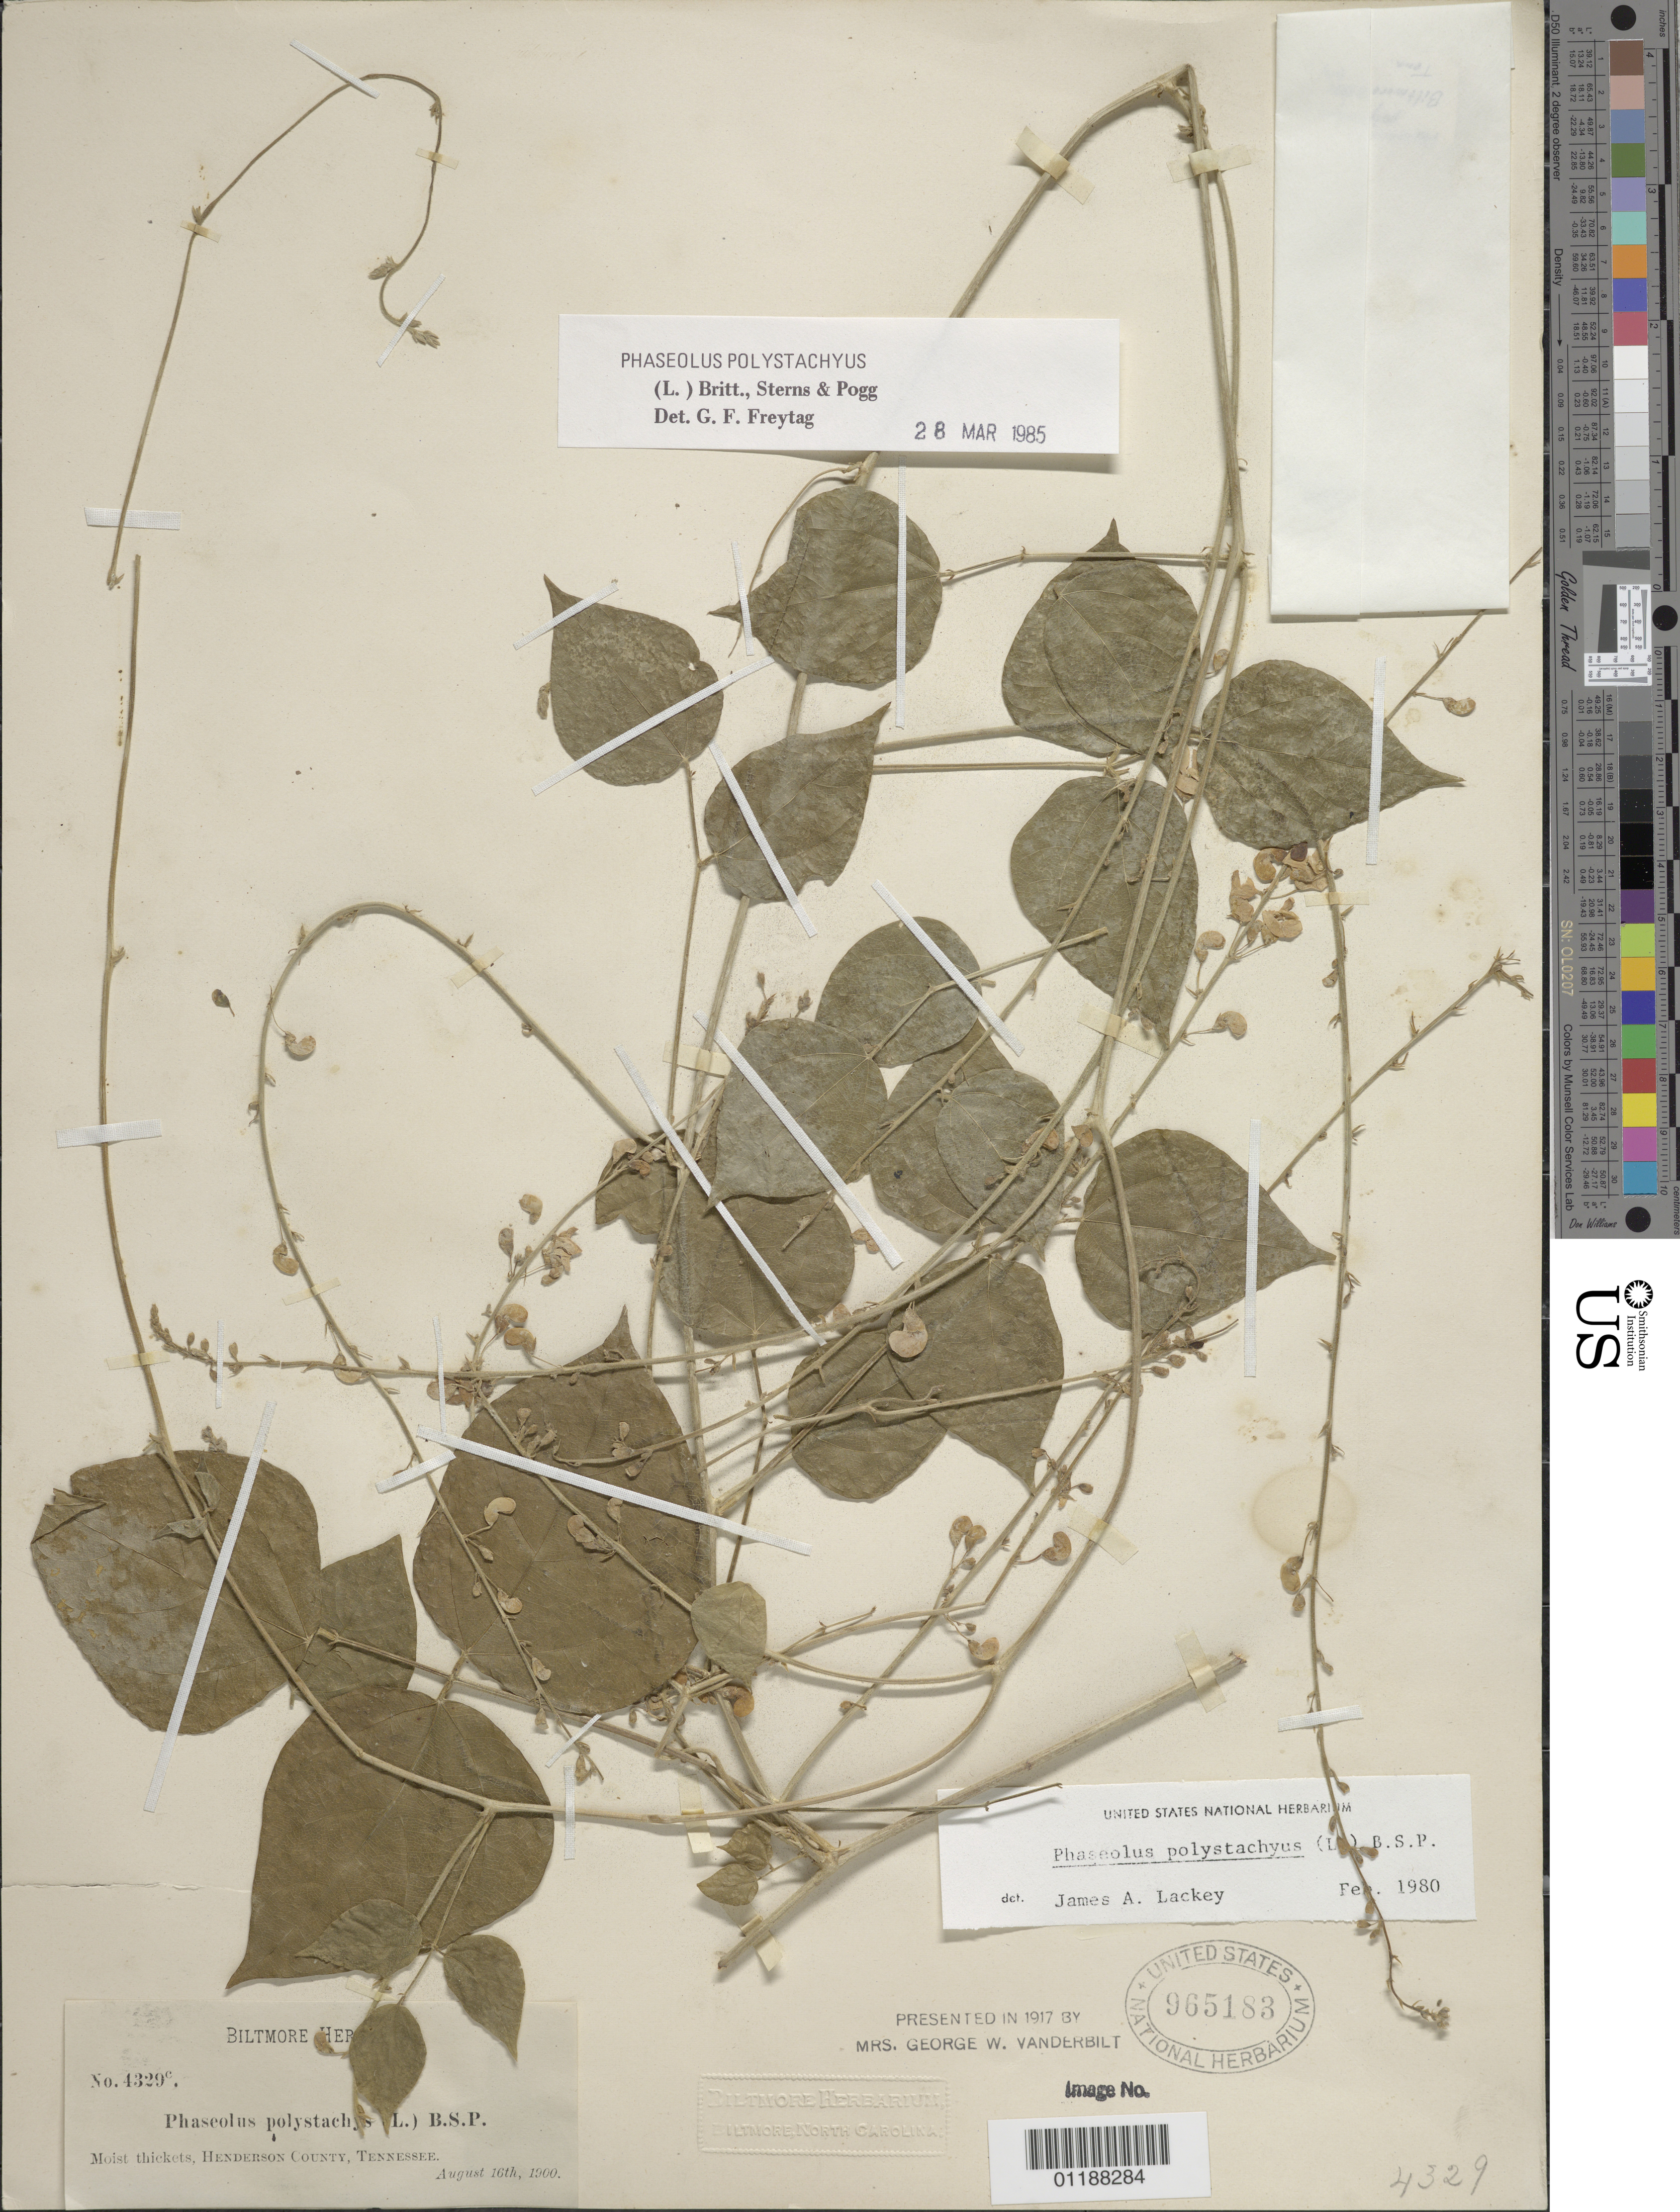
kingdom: Plantae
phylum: Tracheophyta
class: Magnoliopsida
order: Fabales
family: Fabaceae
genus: Phaseolus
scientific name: Phaseolus polystachios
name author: (L.) Britton, Stearns & Poggenb.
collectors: ex herb. Biltmore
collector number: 4329c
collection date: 1900-08-16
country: United States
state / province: Tennessee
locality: Moist thickets, Henderson County.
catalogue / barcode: US 965183